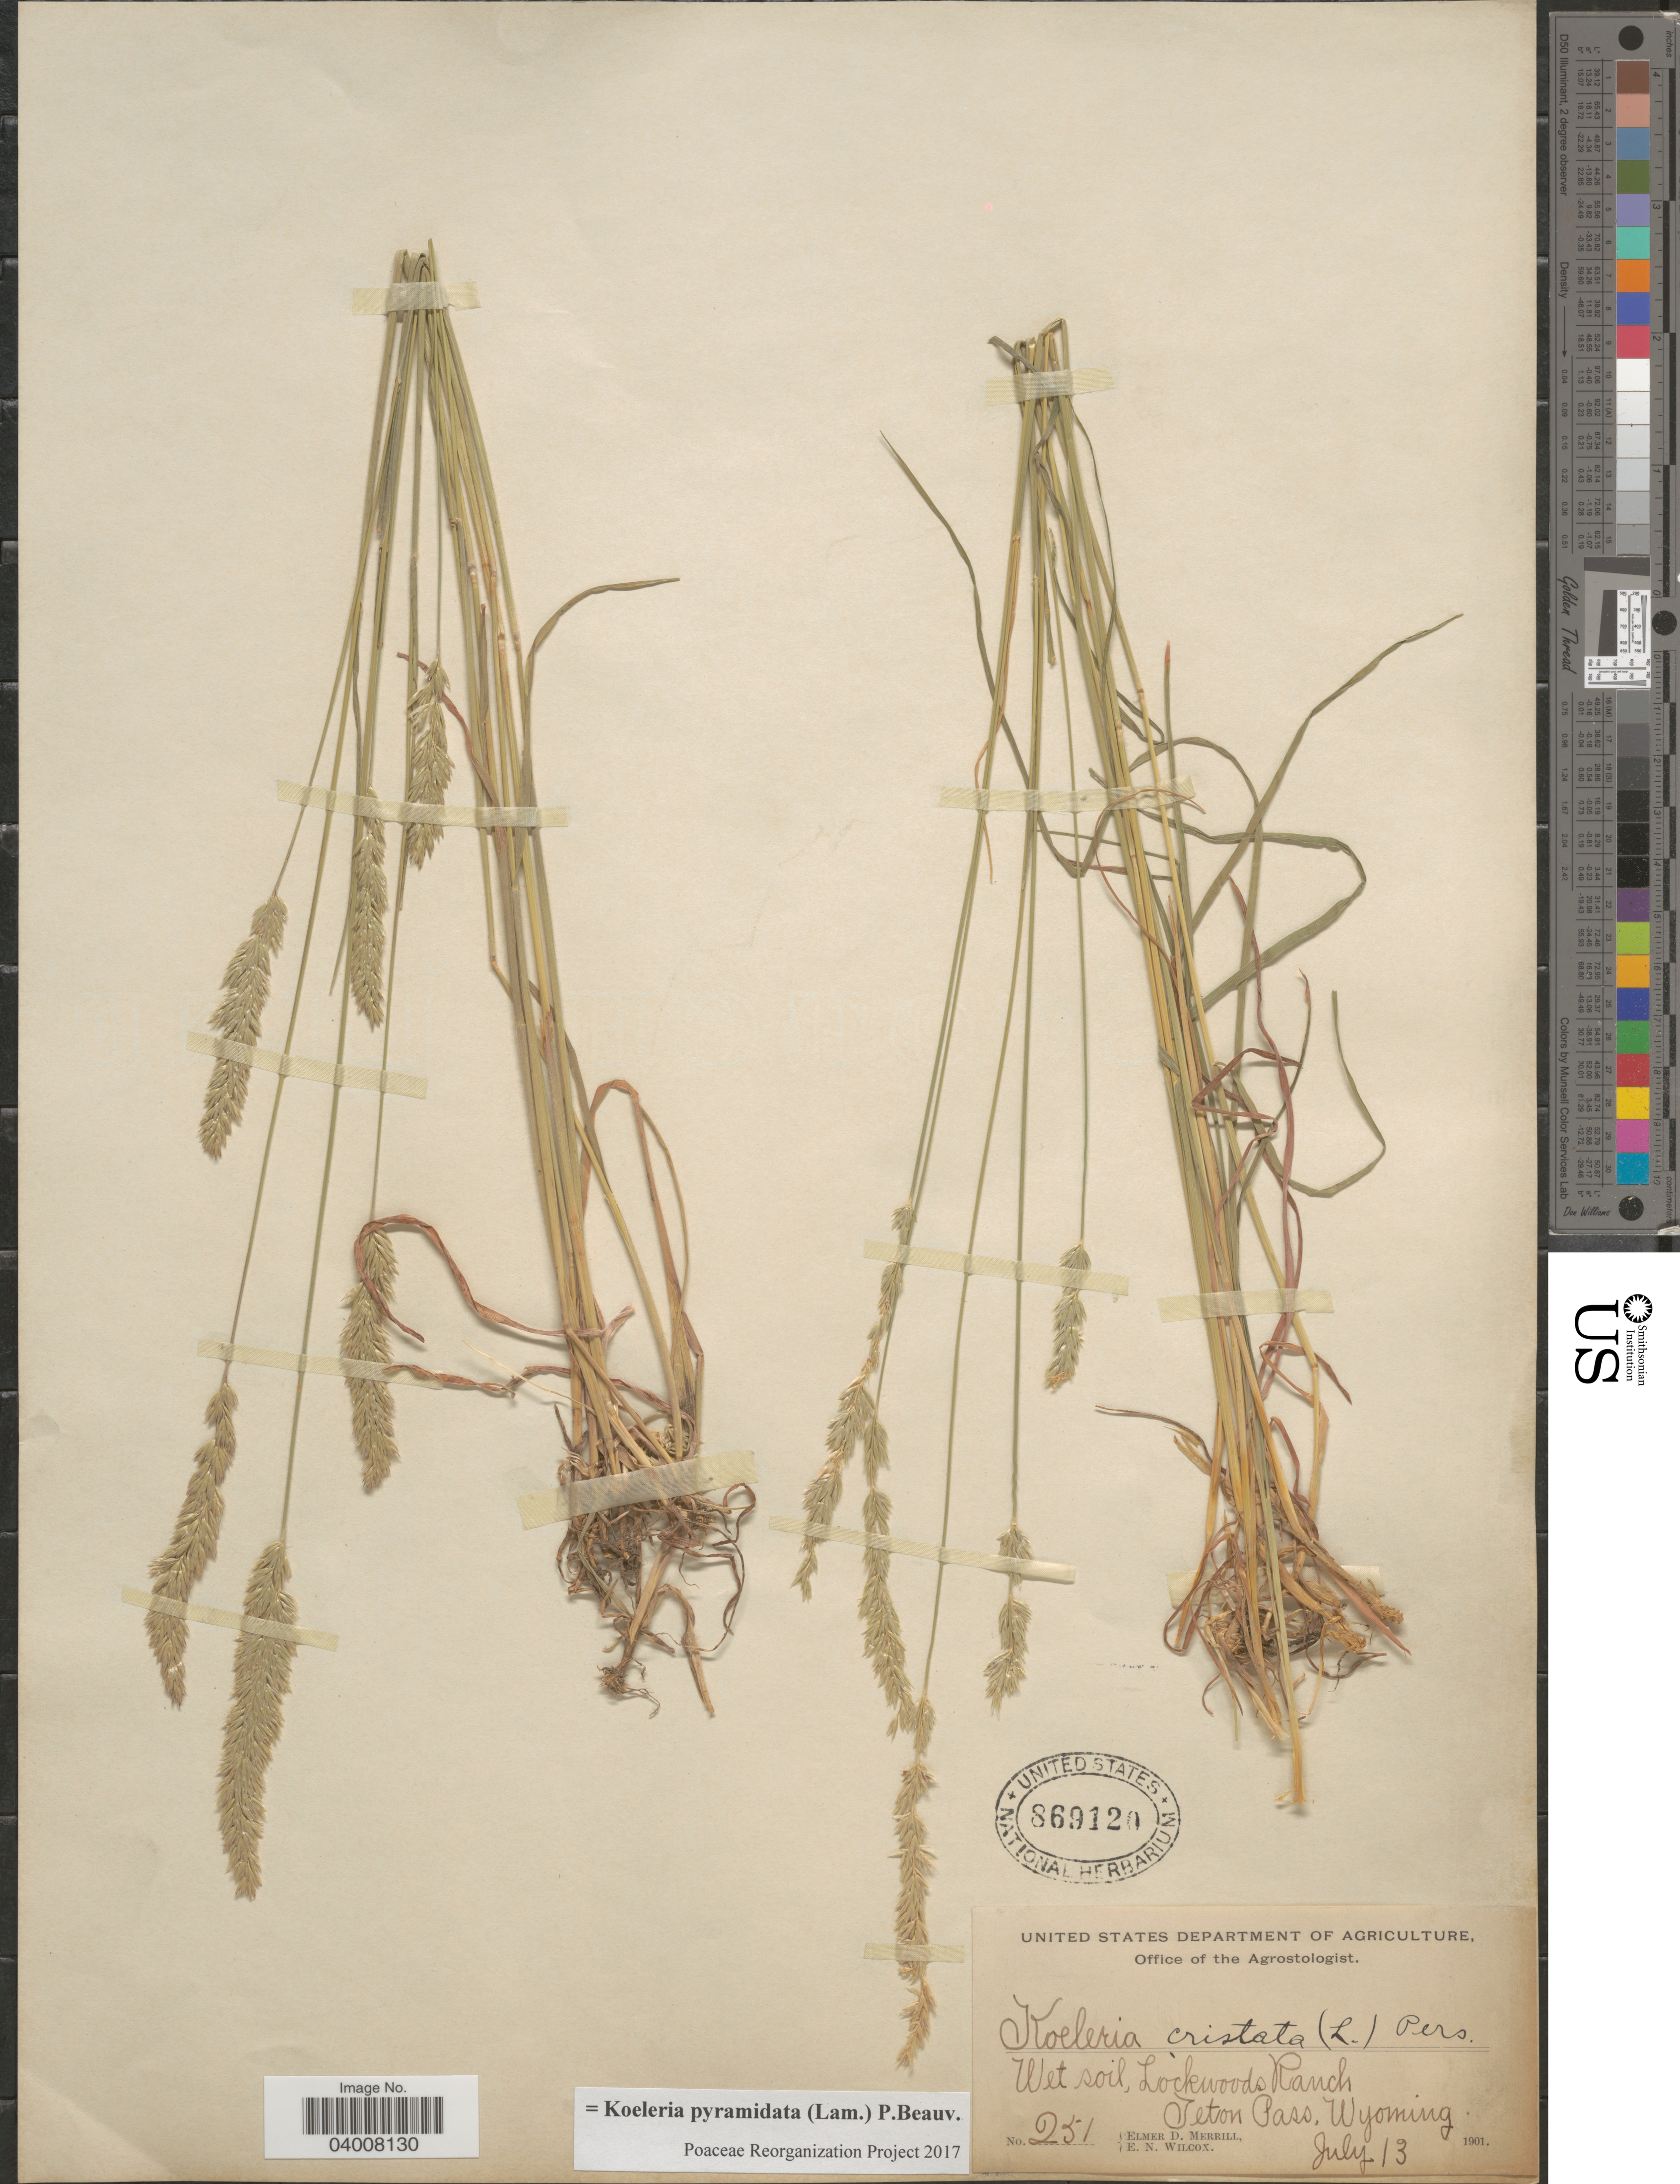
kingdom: Plantae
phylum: Tracheophyta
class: Liliopsida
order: Poales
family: Poaceae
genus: Koeleria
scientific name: Koeleria pyramidata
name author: (Lam.) P. Beauv.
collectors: E. D. Merrill & E. Wilcox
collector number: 251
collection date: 1901-07-13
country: United States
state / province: Wyoming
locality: Wet soil, Lockwoods Ranch. Teton Pass.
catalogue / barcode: US 869120